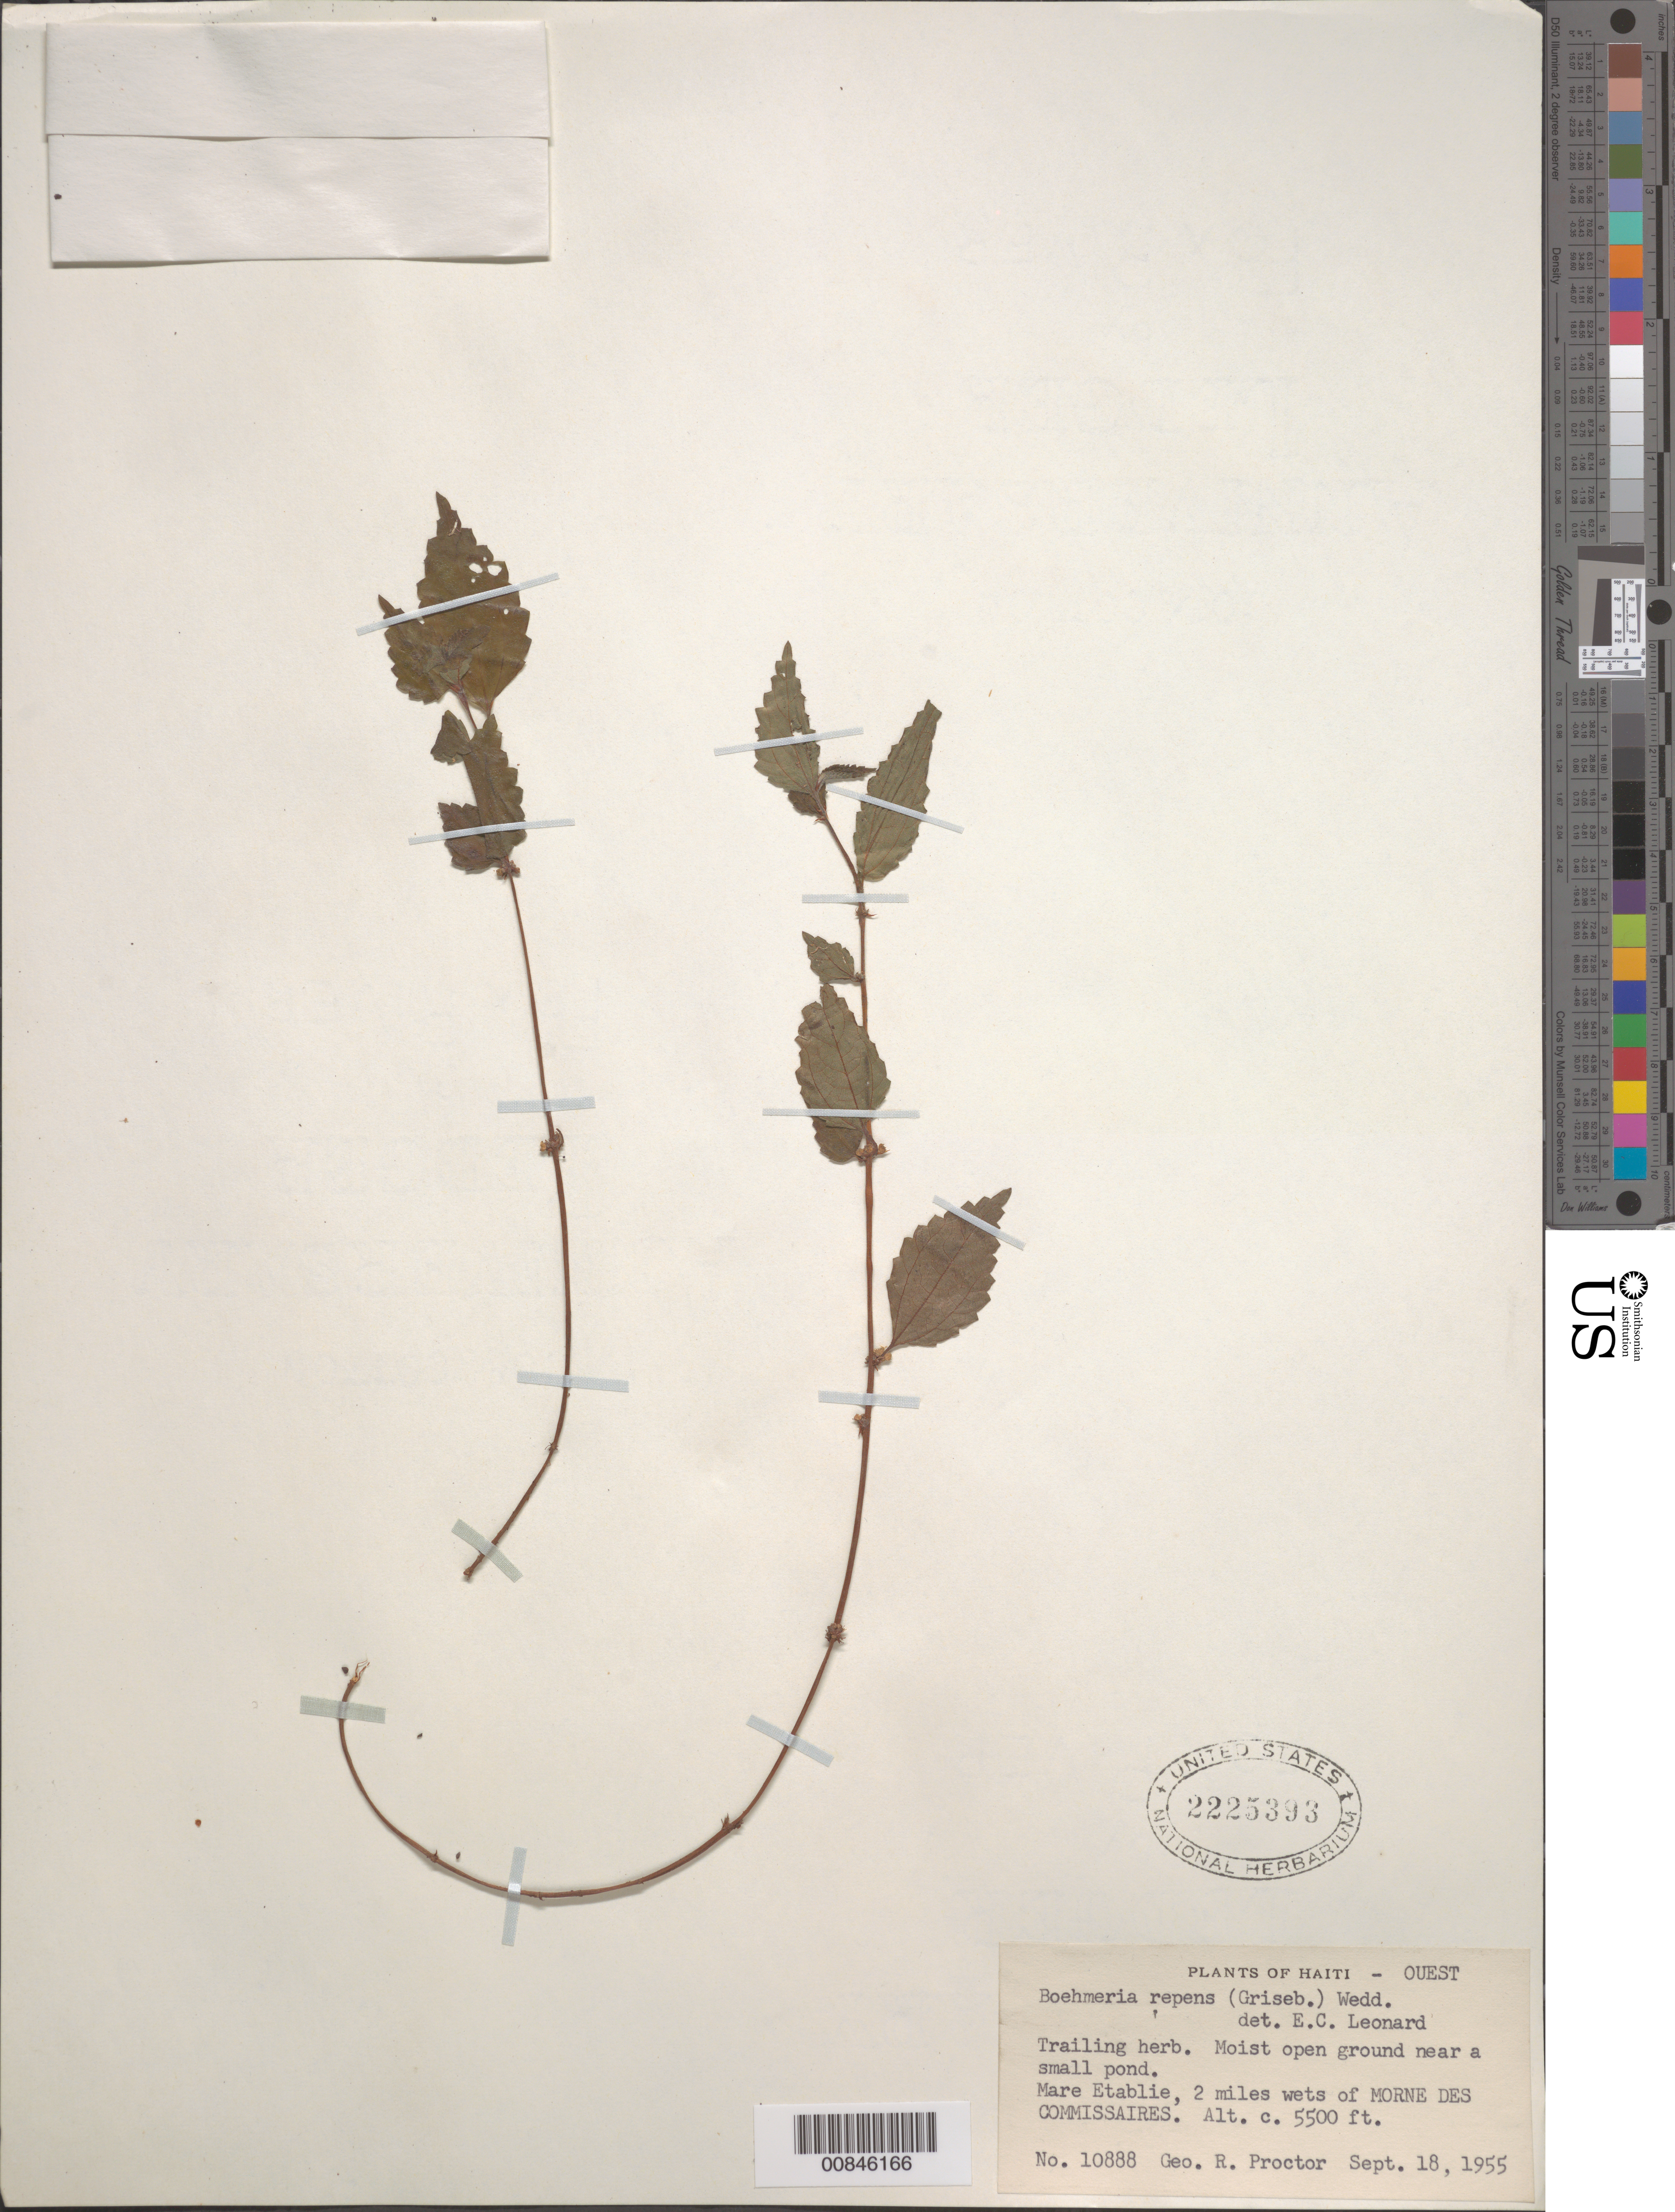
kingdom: Plantae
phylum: Tracheophyta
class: Magnoliopsida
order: Rosales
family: Urticaceae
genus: Boehmeria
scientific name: Boehmeria repens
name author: (Griseb.) Wedd.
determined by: Leonard, Emery C., (US)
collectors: G. R. Proctor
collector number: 10888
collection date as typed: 18 Sep 1955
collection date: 1955-09-18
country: Haiti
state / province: Ouest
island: Hispaniola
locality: Mare Etablie, 2 miles west of Morne des Commissaires.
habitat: Moist open ground near a small pond.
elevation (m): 1676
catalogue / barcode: US 2225393